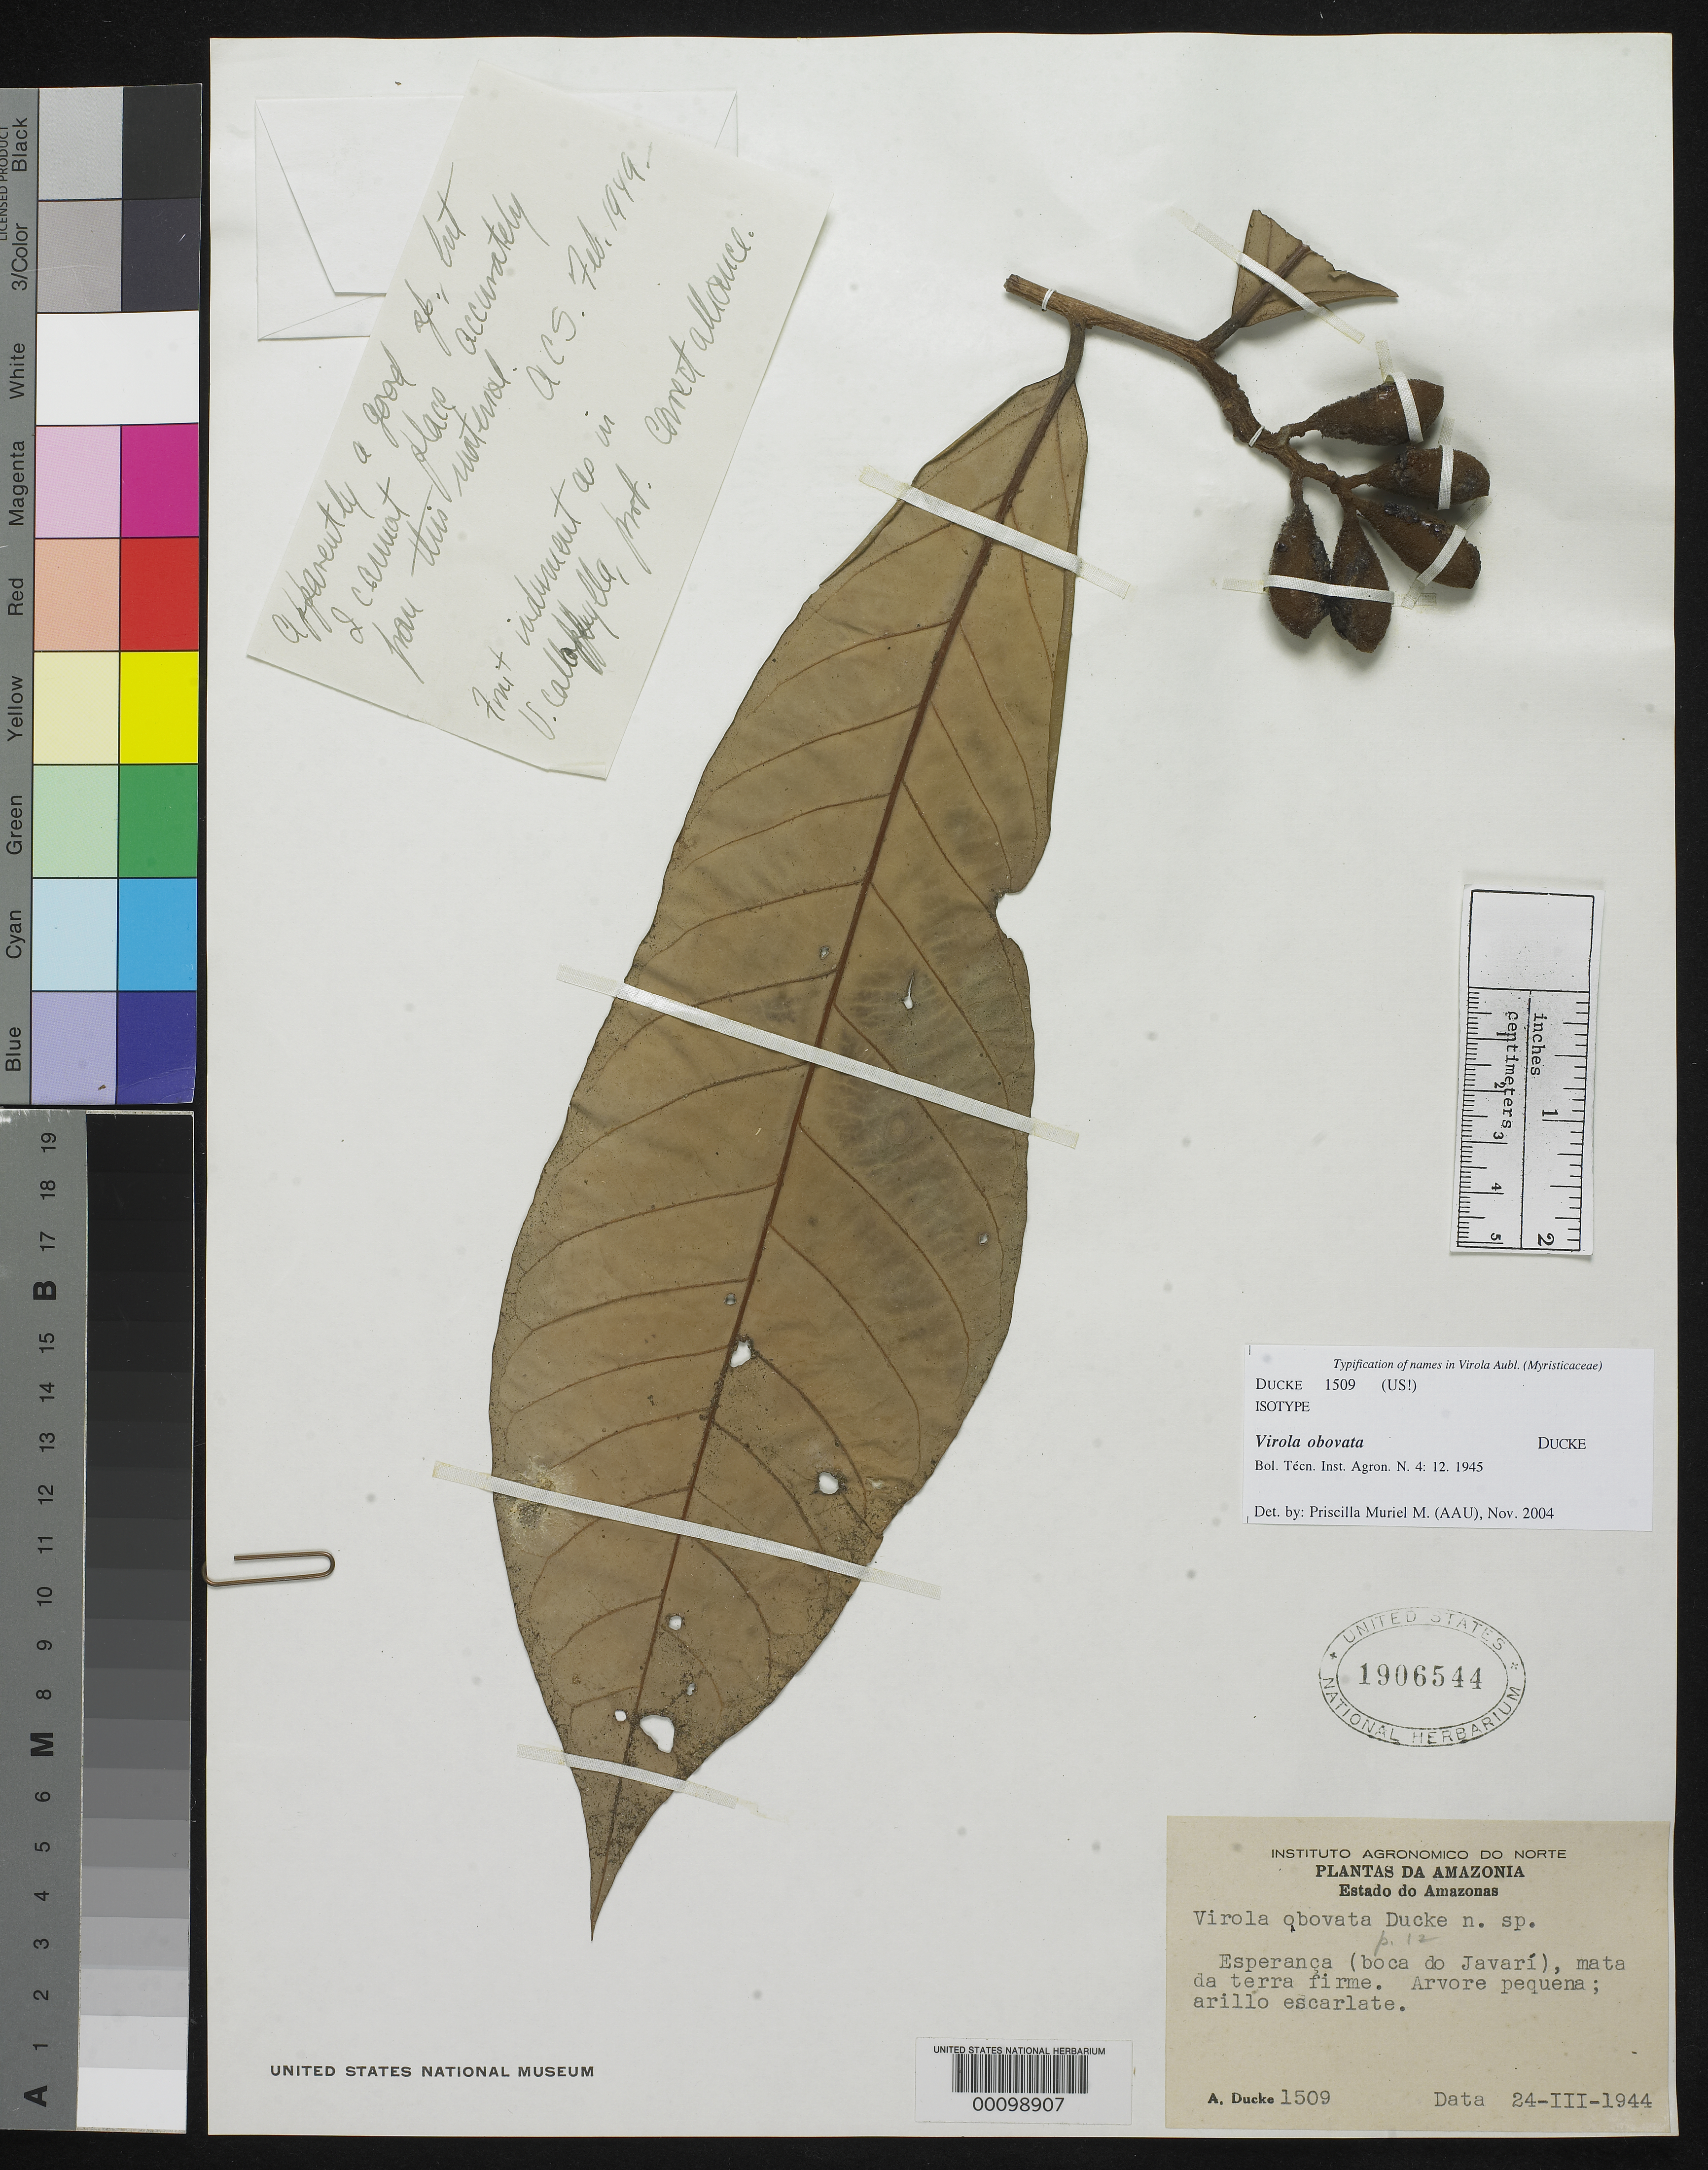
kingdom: Plantae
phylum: Tracheophyta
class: Magnoliopsida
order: Magnoliales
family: Myristicaceae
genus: Virola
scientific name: Virola obovata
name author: Ducke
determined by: Muriel M., P., AAU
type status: Isotype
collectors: A. Ducke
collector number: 1509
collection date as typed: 24 Mar 1944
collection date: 1944-03-24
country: Brazil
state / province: Amazonas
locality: Esperanca ad ostrium Fluminus Javuary.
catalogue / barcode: US 1906544